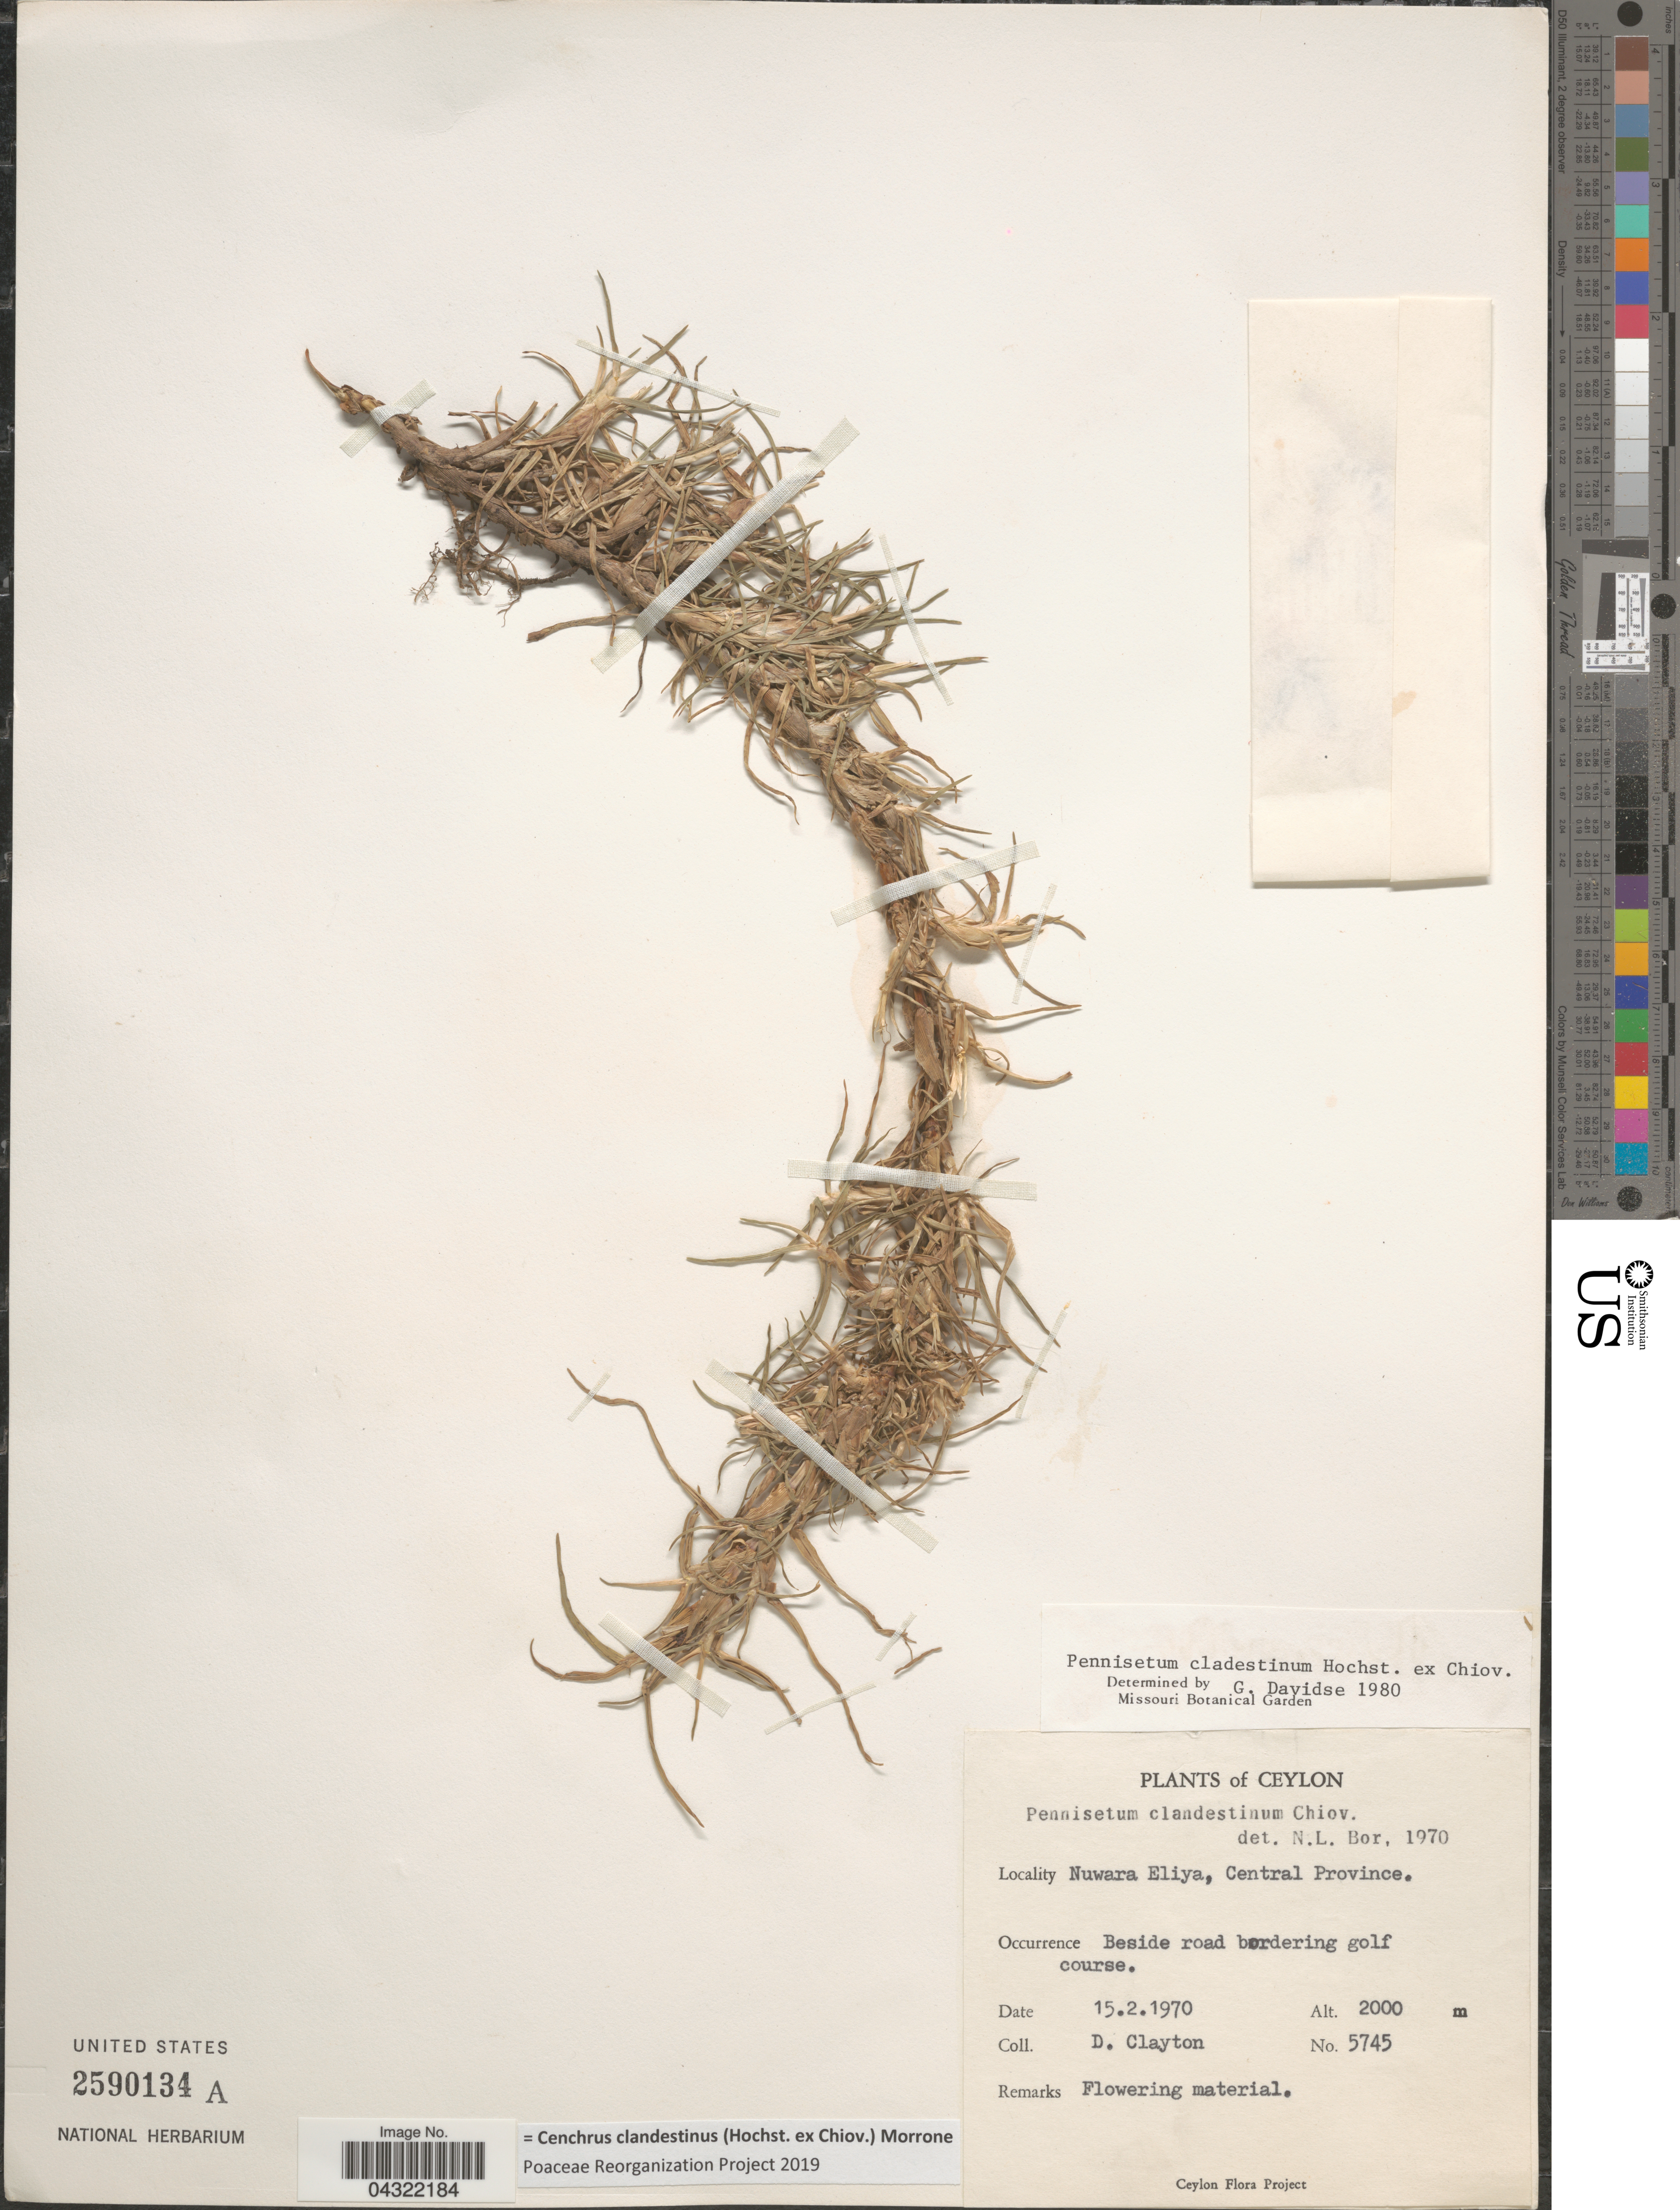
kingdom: Plantae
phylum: Tracheophyta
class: Liliopsida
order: Poales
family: Poaceae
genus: Cenchrus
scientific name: Cenchrus clandestinus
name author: (Hochst. & Chiov.) Morrone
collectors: D. Clayton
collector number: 5745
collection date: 1970-02-15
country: Sri Lanka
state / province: Central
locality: Ceylon. Nuwara Eliya. Beside road bordering golf course.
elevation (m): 2000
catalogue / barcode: US 2590134A